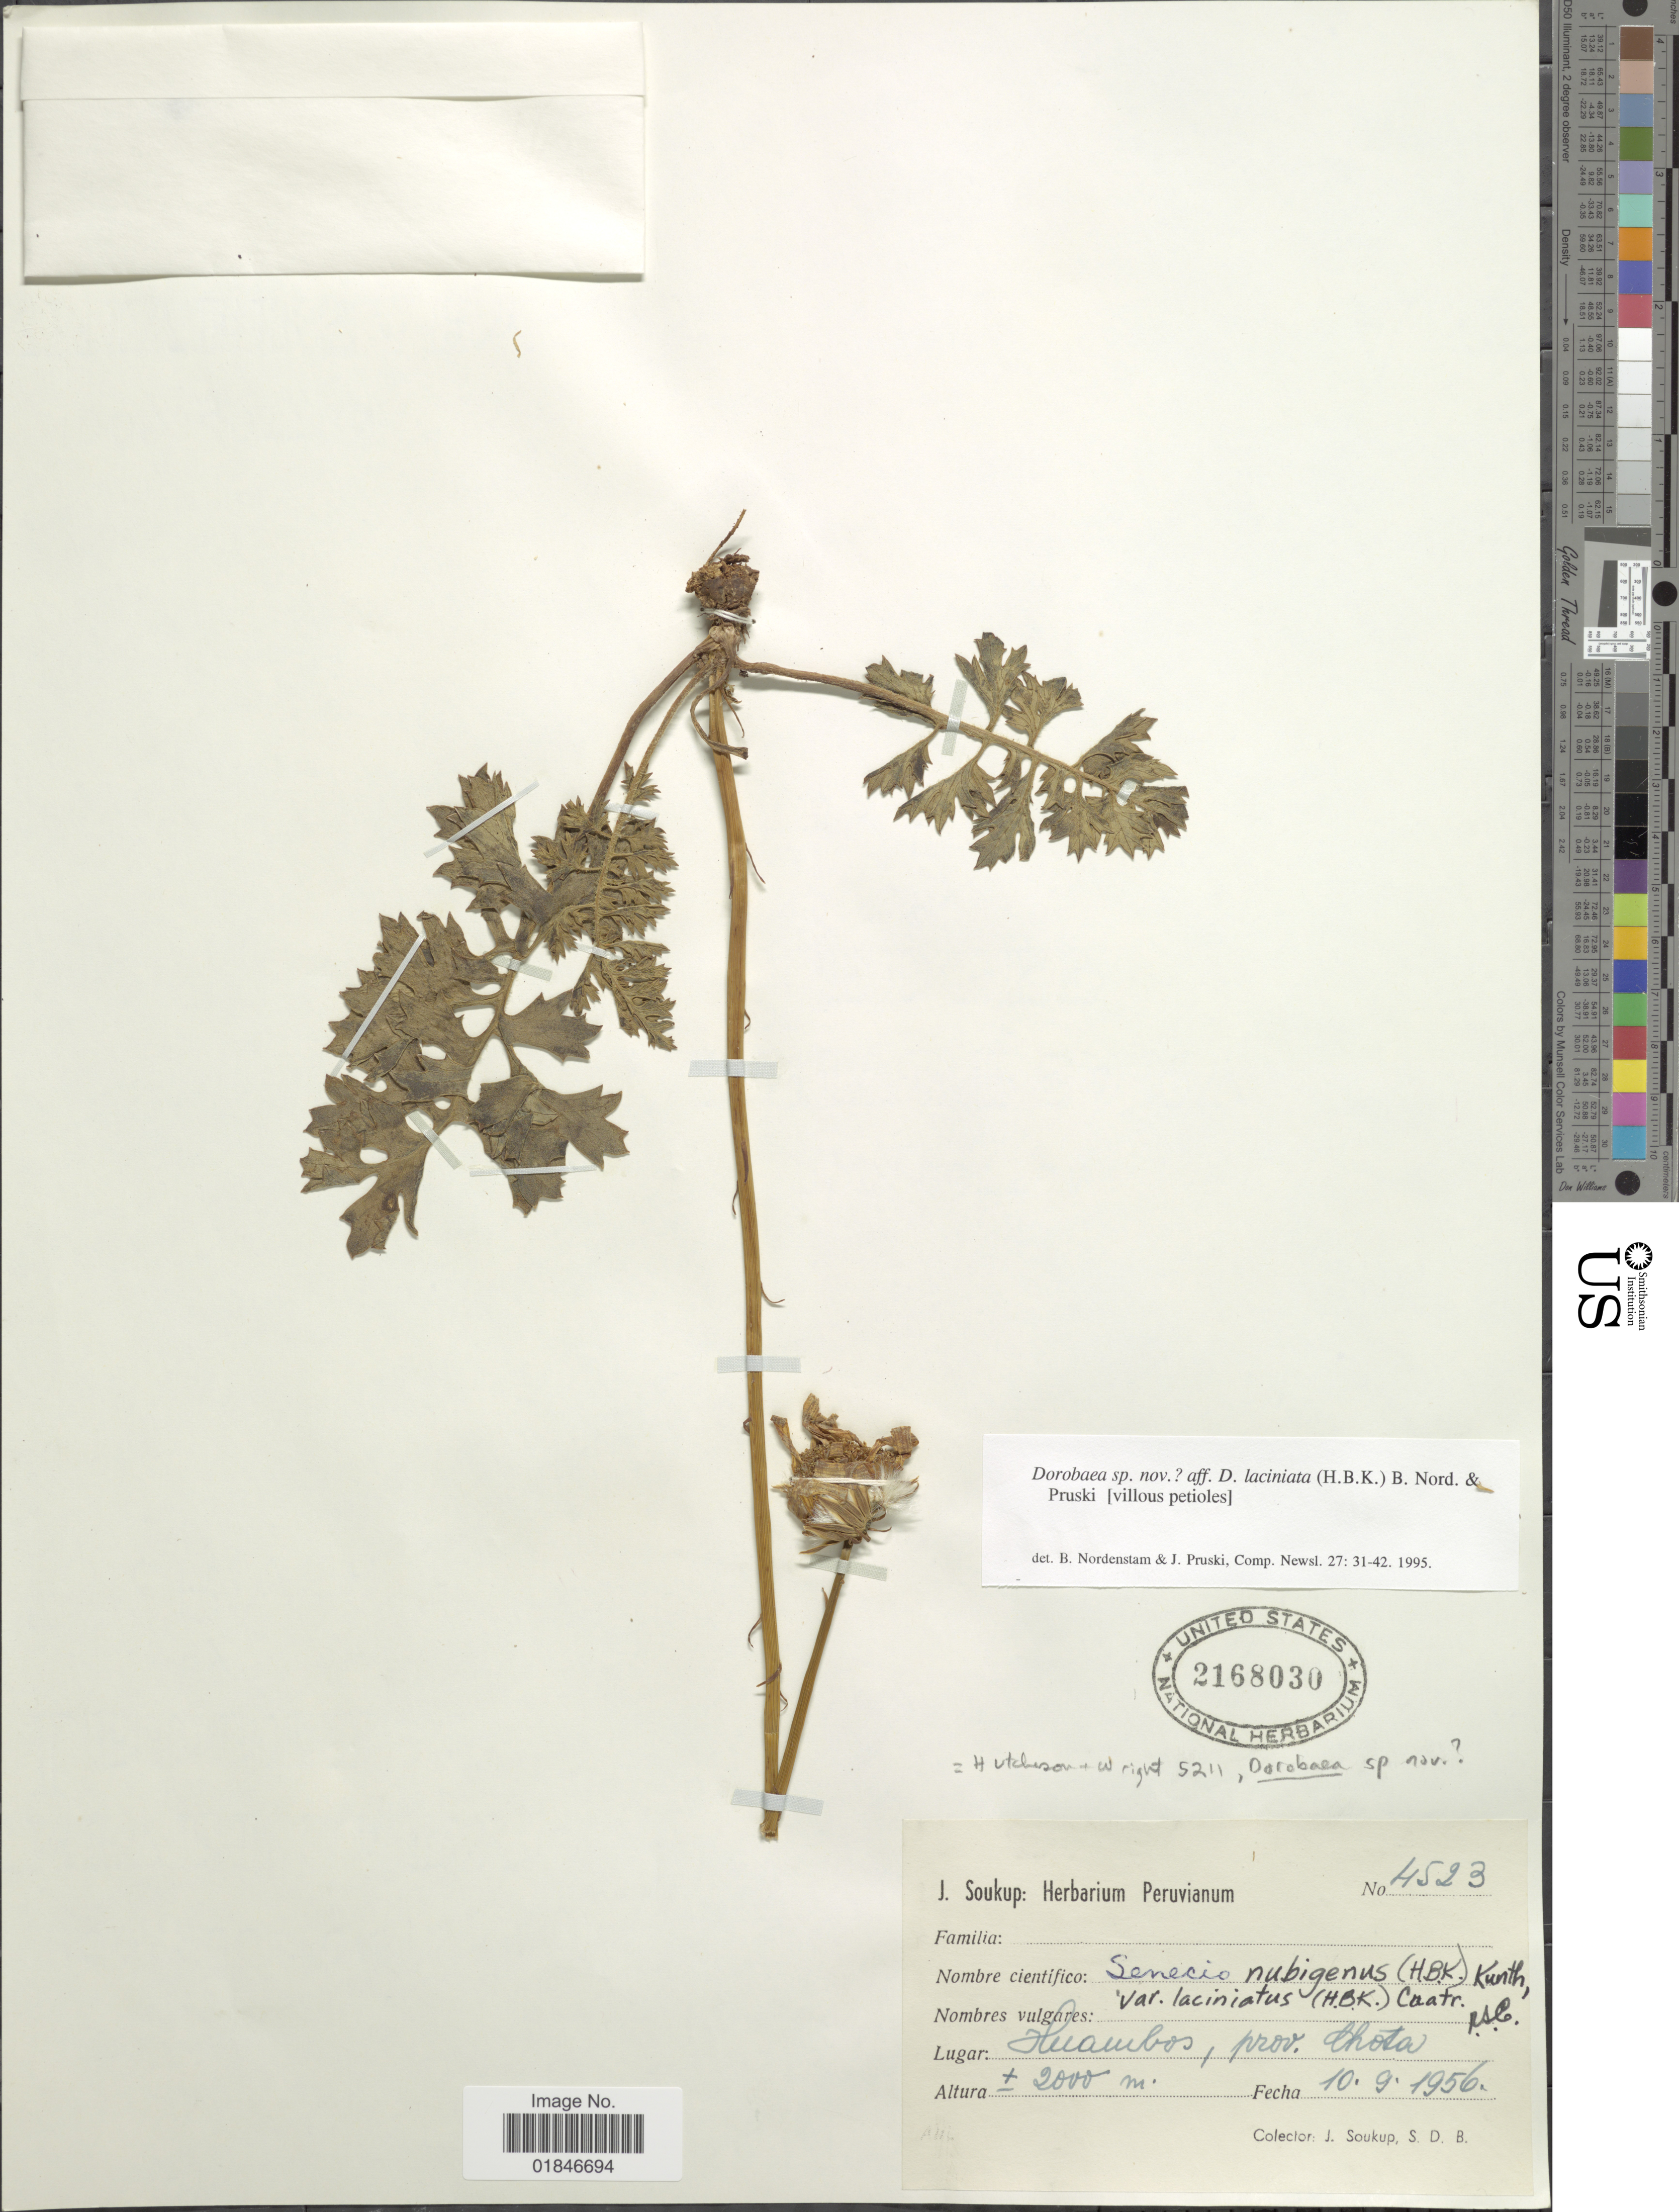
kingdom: Plantae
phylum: Tracheophyta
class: Magnoliopsida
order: Asterales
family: Asteraceae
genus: Dorobaea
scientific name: Dorobaea sp.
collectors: J. Soukup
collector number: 4523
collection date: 1956-09-10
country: Peru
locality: Huambos, prov. Chota.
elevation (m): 2000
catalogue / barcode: US 2168030